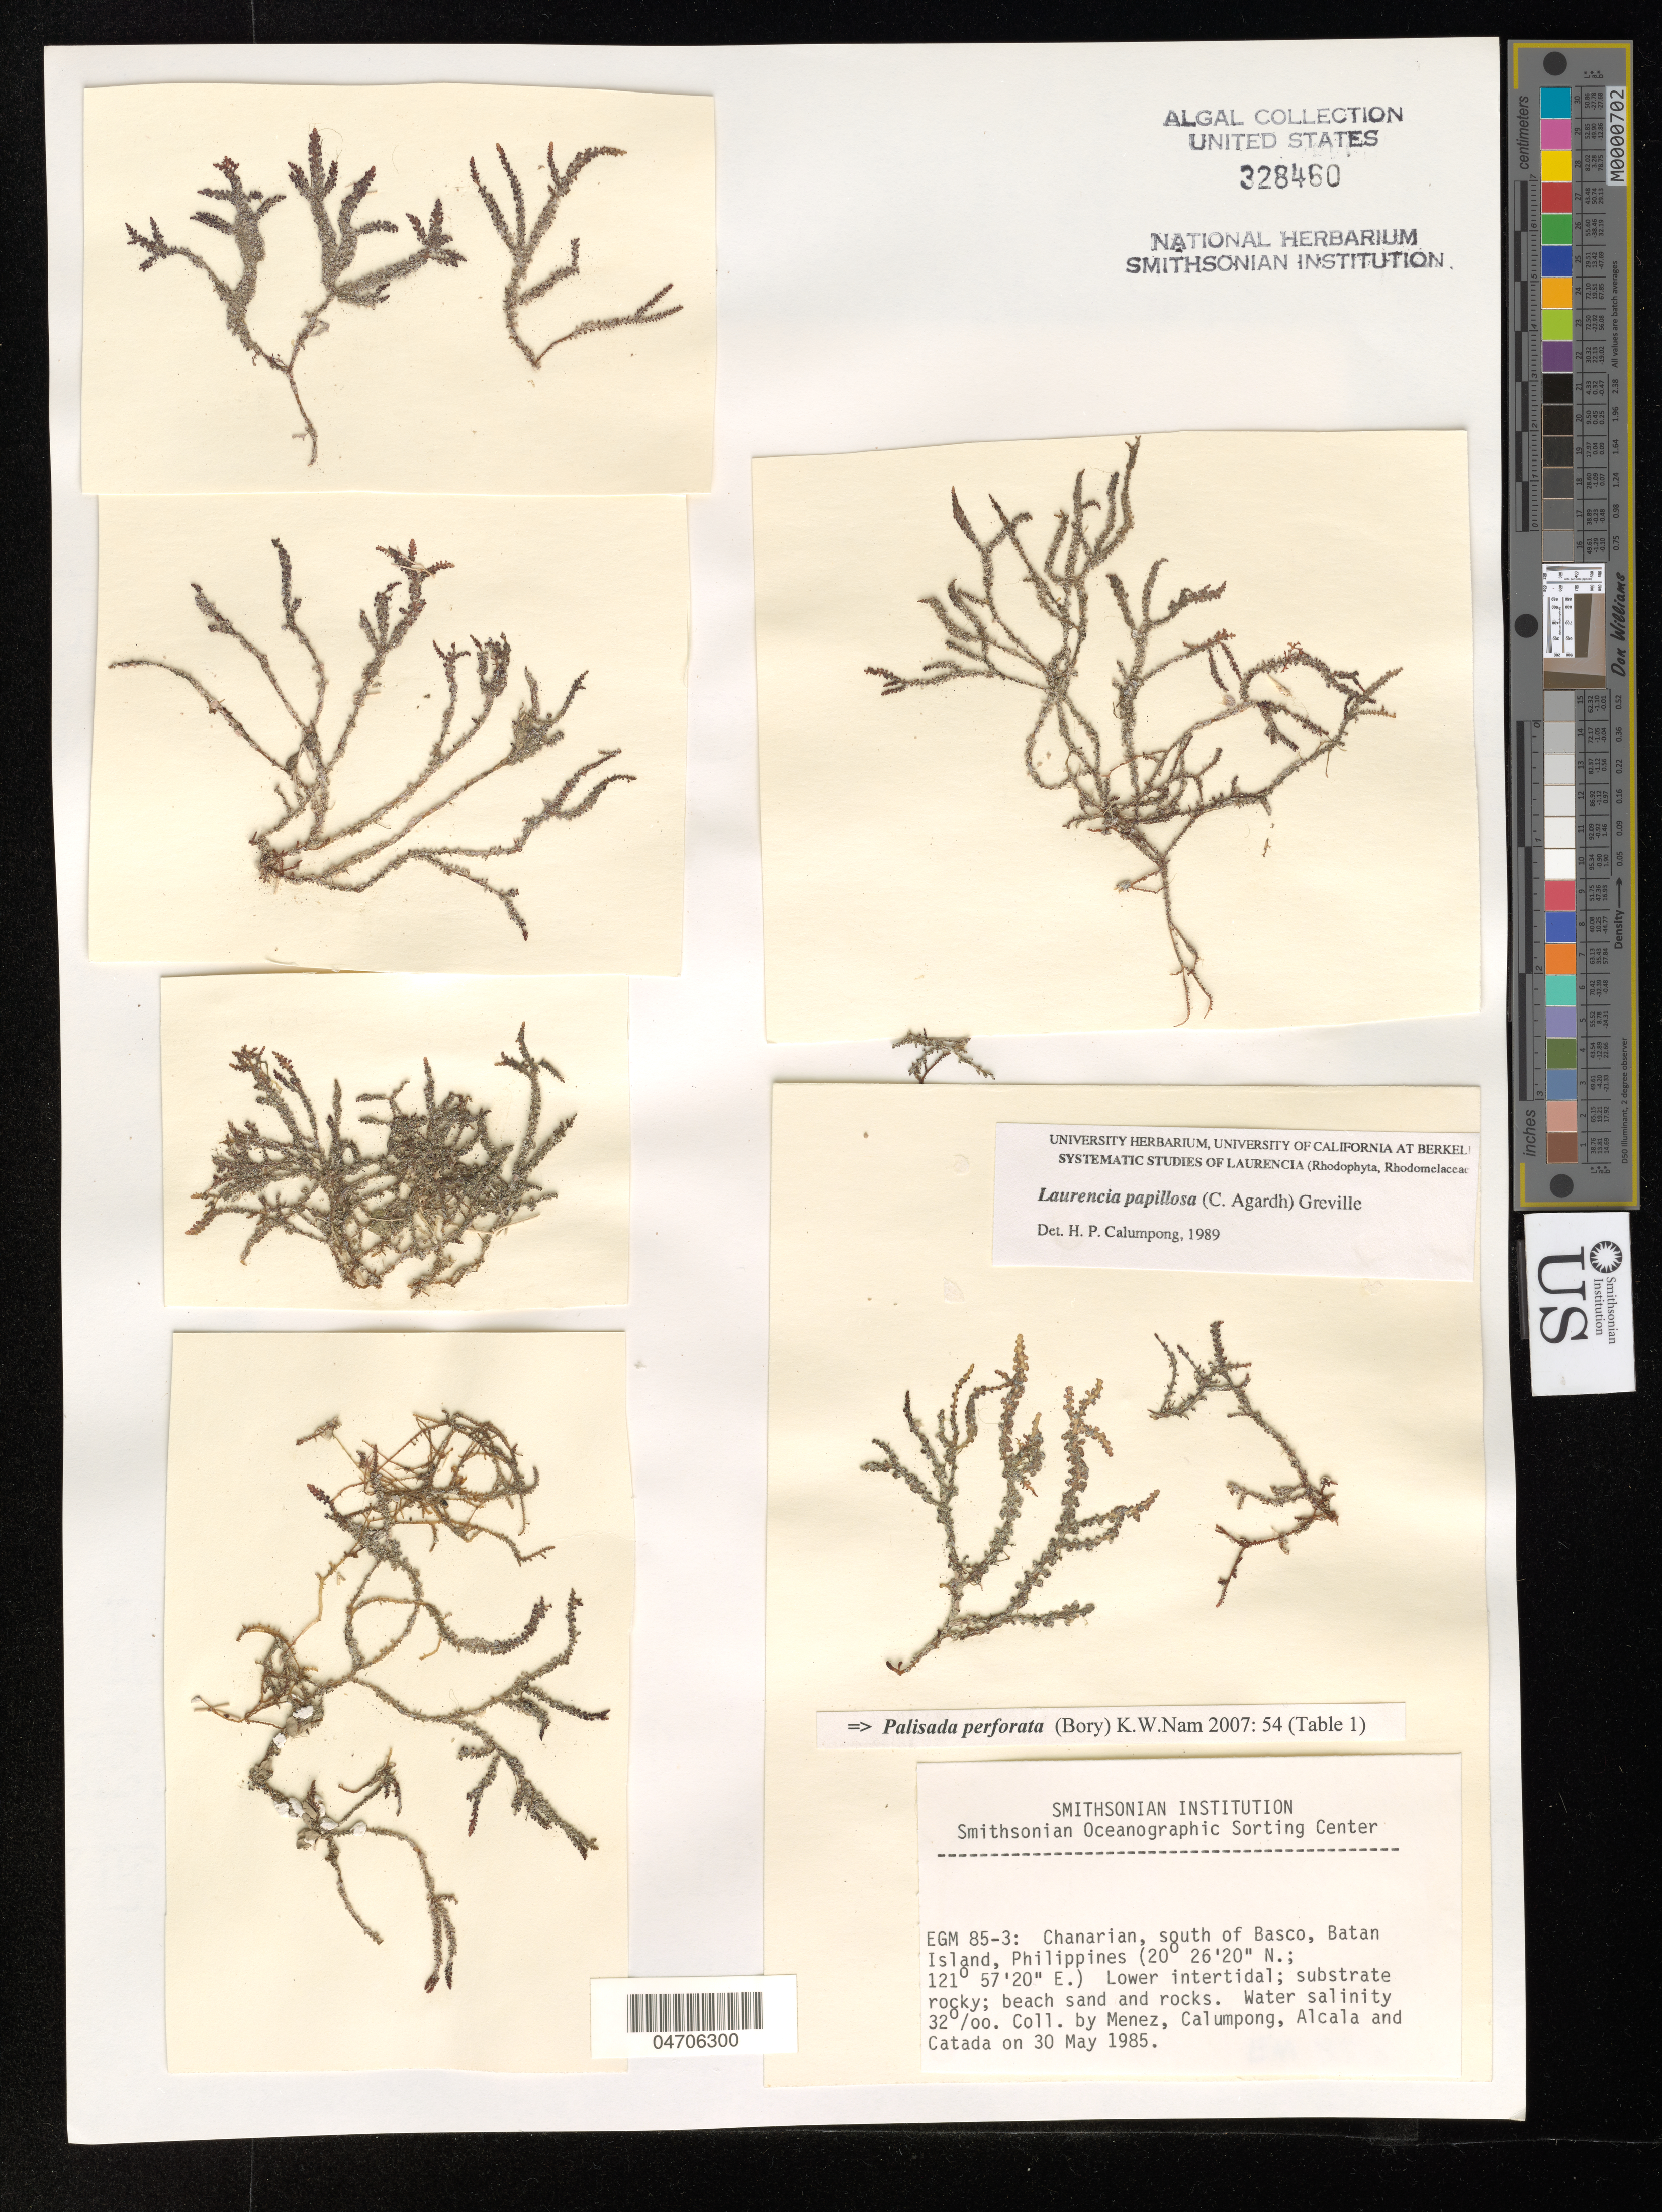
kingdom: Plantae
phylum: Rhodophyta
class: Florideophyceae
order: Ceramiales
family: Rhodomelaceae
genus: Palisada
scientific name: Palisada perforata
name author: (Bory) K.W. Nam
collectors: Menez, Calumpong, Alcala & Catada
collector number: EGM85-3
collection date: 1985-05-30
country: Philippines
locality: Chanarian, south of Basco, Batan Island.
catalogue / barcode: US 328460